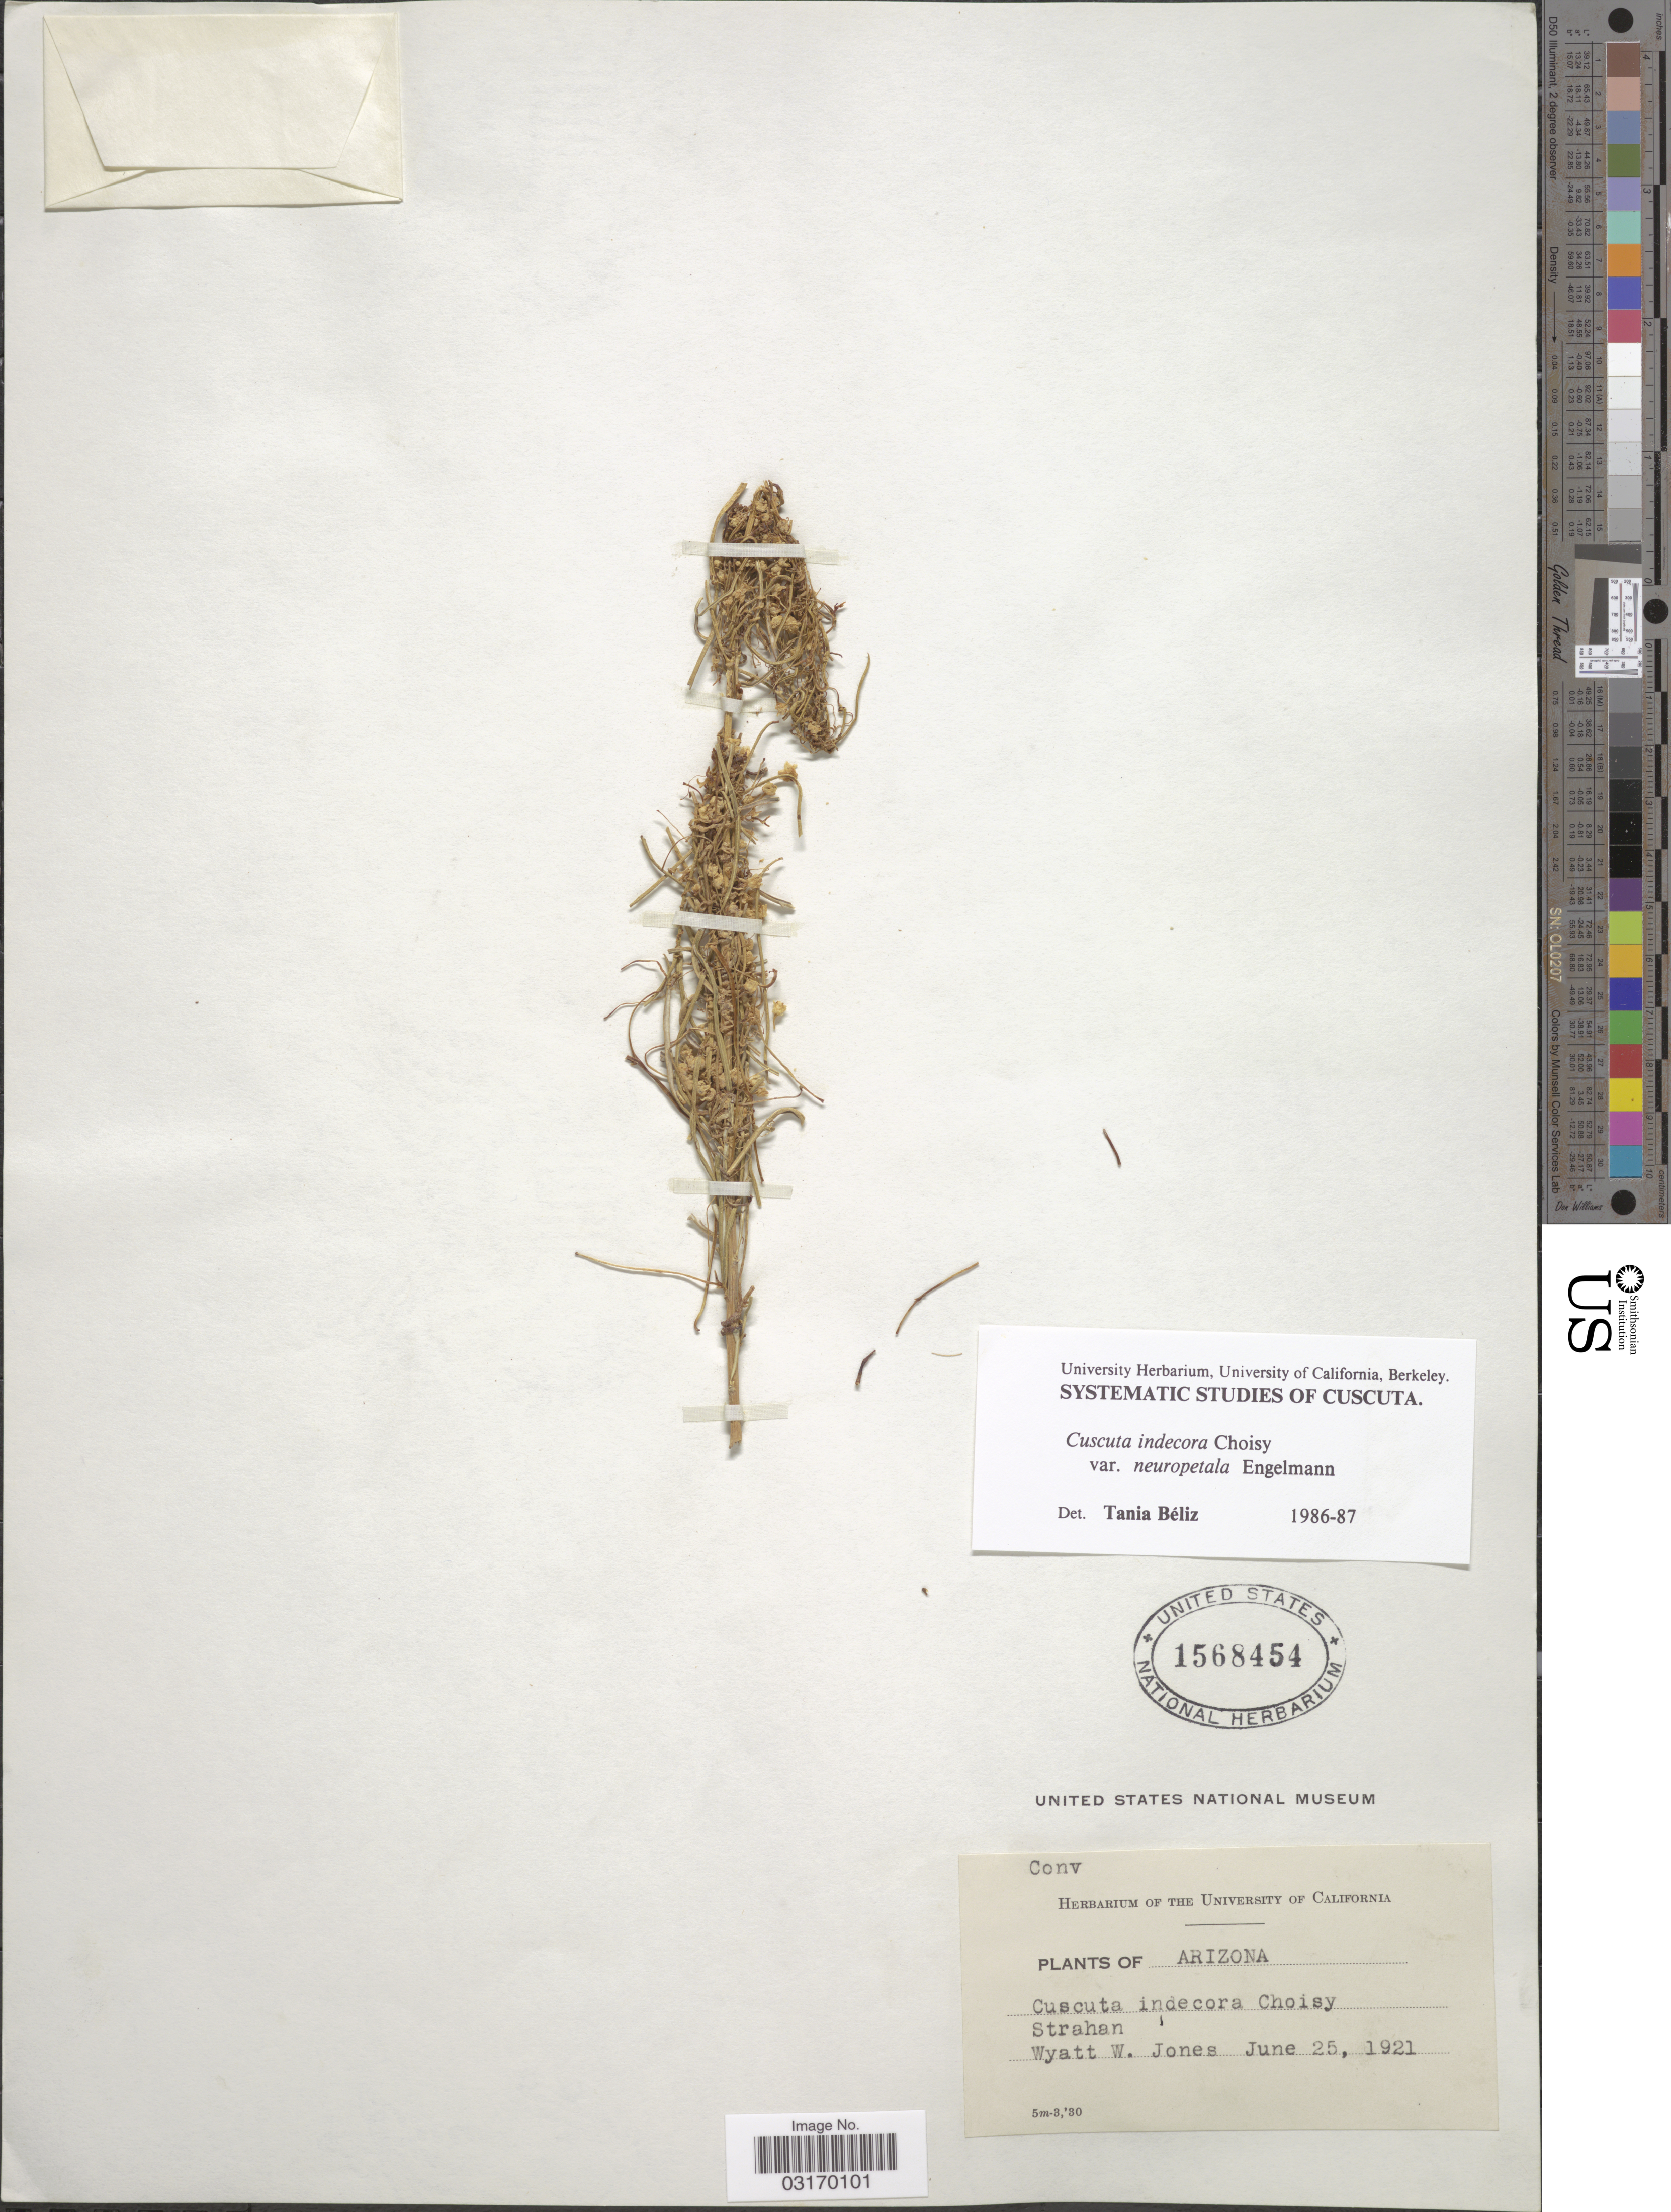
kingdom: Plantae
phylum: Tracheophyta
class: Magnoliopsida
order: Solanales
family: Convolvulaceae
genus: Cuscuta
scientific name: Cuscuta indecora var. neuropetala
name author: (Engelm.) Hitchc.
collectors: W. W. Jones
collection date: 1921-06-25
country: United States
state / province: Arizona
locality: Strahan.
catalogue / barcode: US 1568454